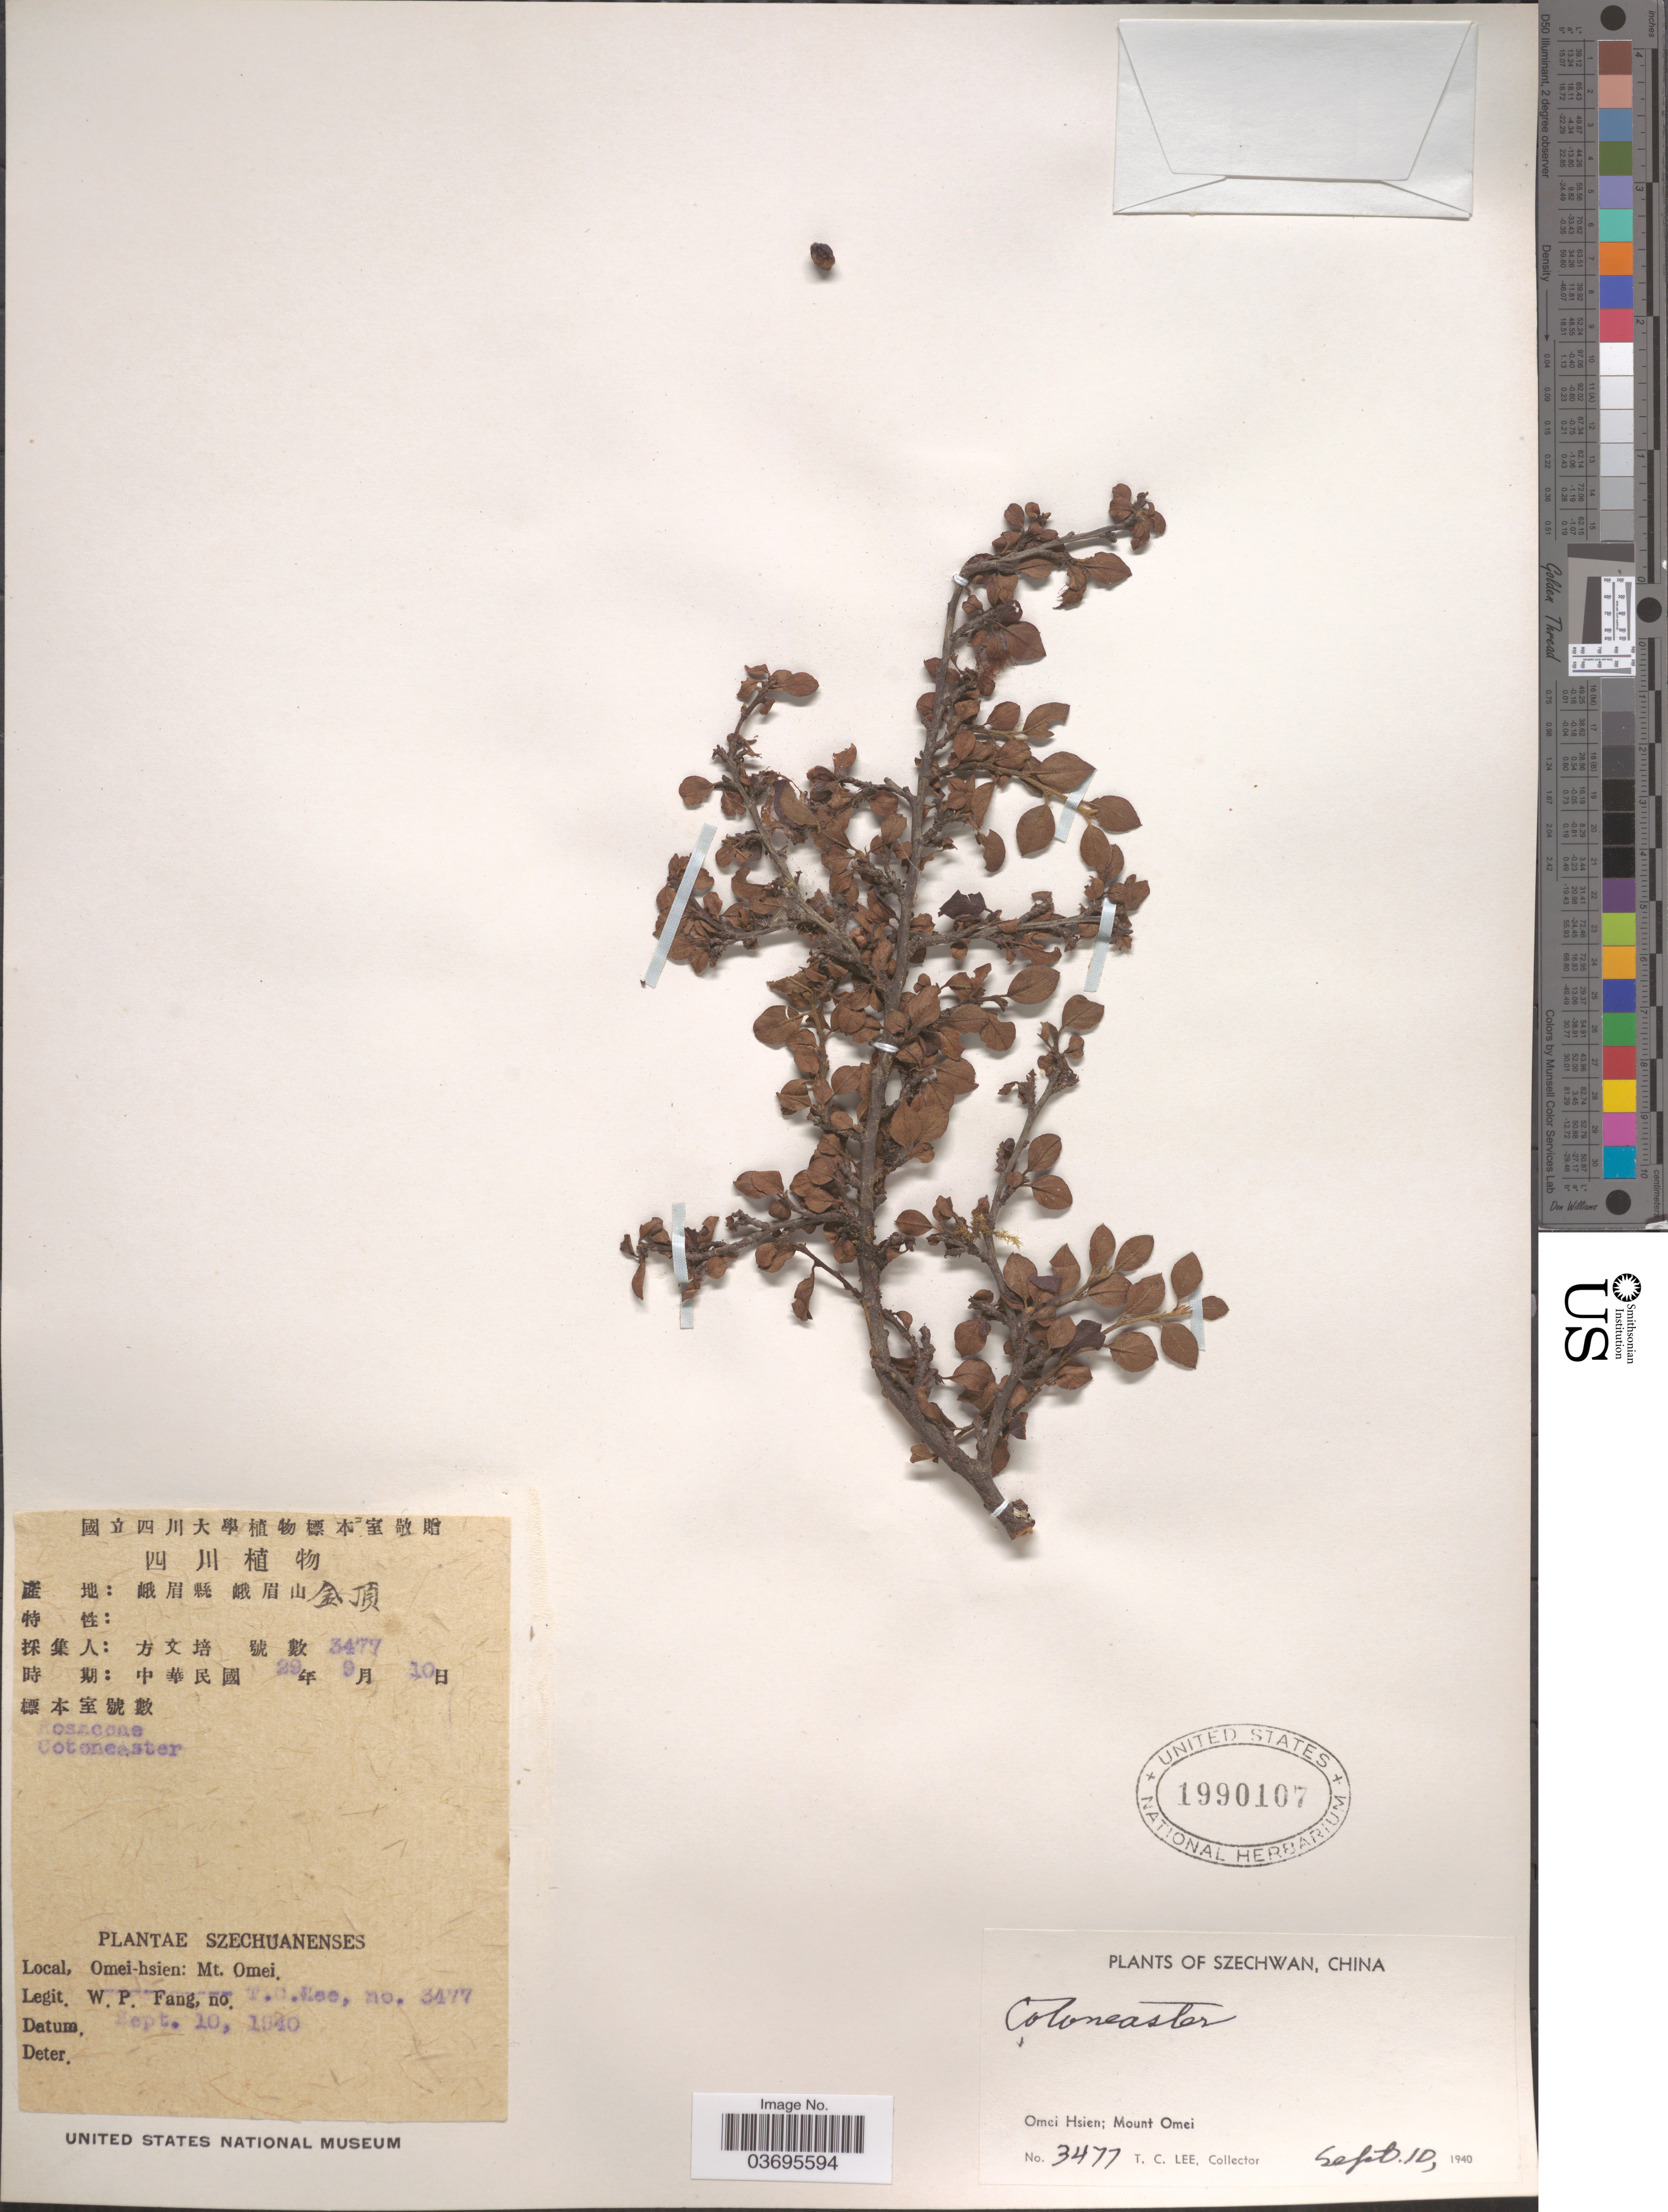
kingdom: Plantae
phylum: Tracheophyta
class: Magnoliopsida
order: Rosales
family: Rosaceae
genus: Cotoneaster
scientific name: Cotoneaster sp.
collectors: T. Lee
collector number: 3477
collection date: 1940-09-10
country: China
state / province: Sichuan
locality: Szechwan. Omei Hsien; Mount Omei.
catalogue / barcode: US 1990107